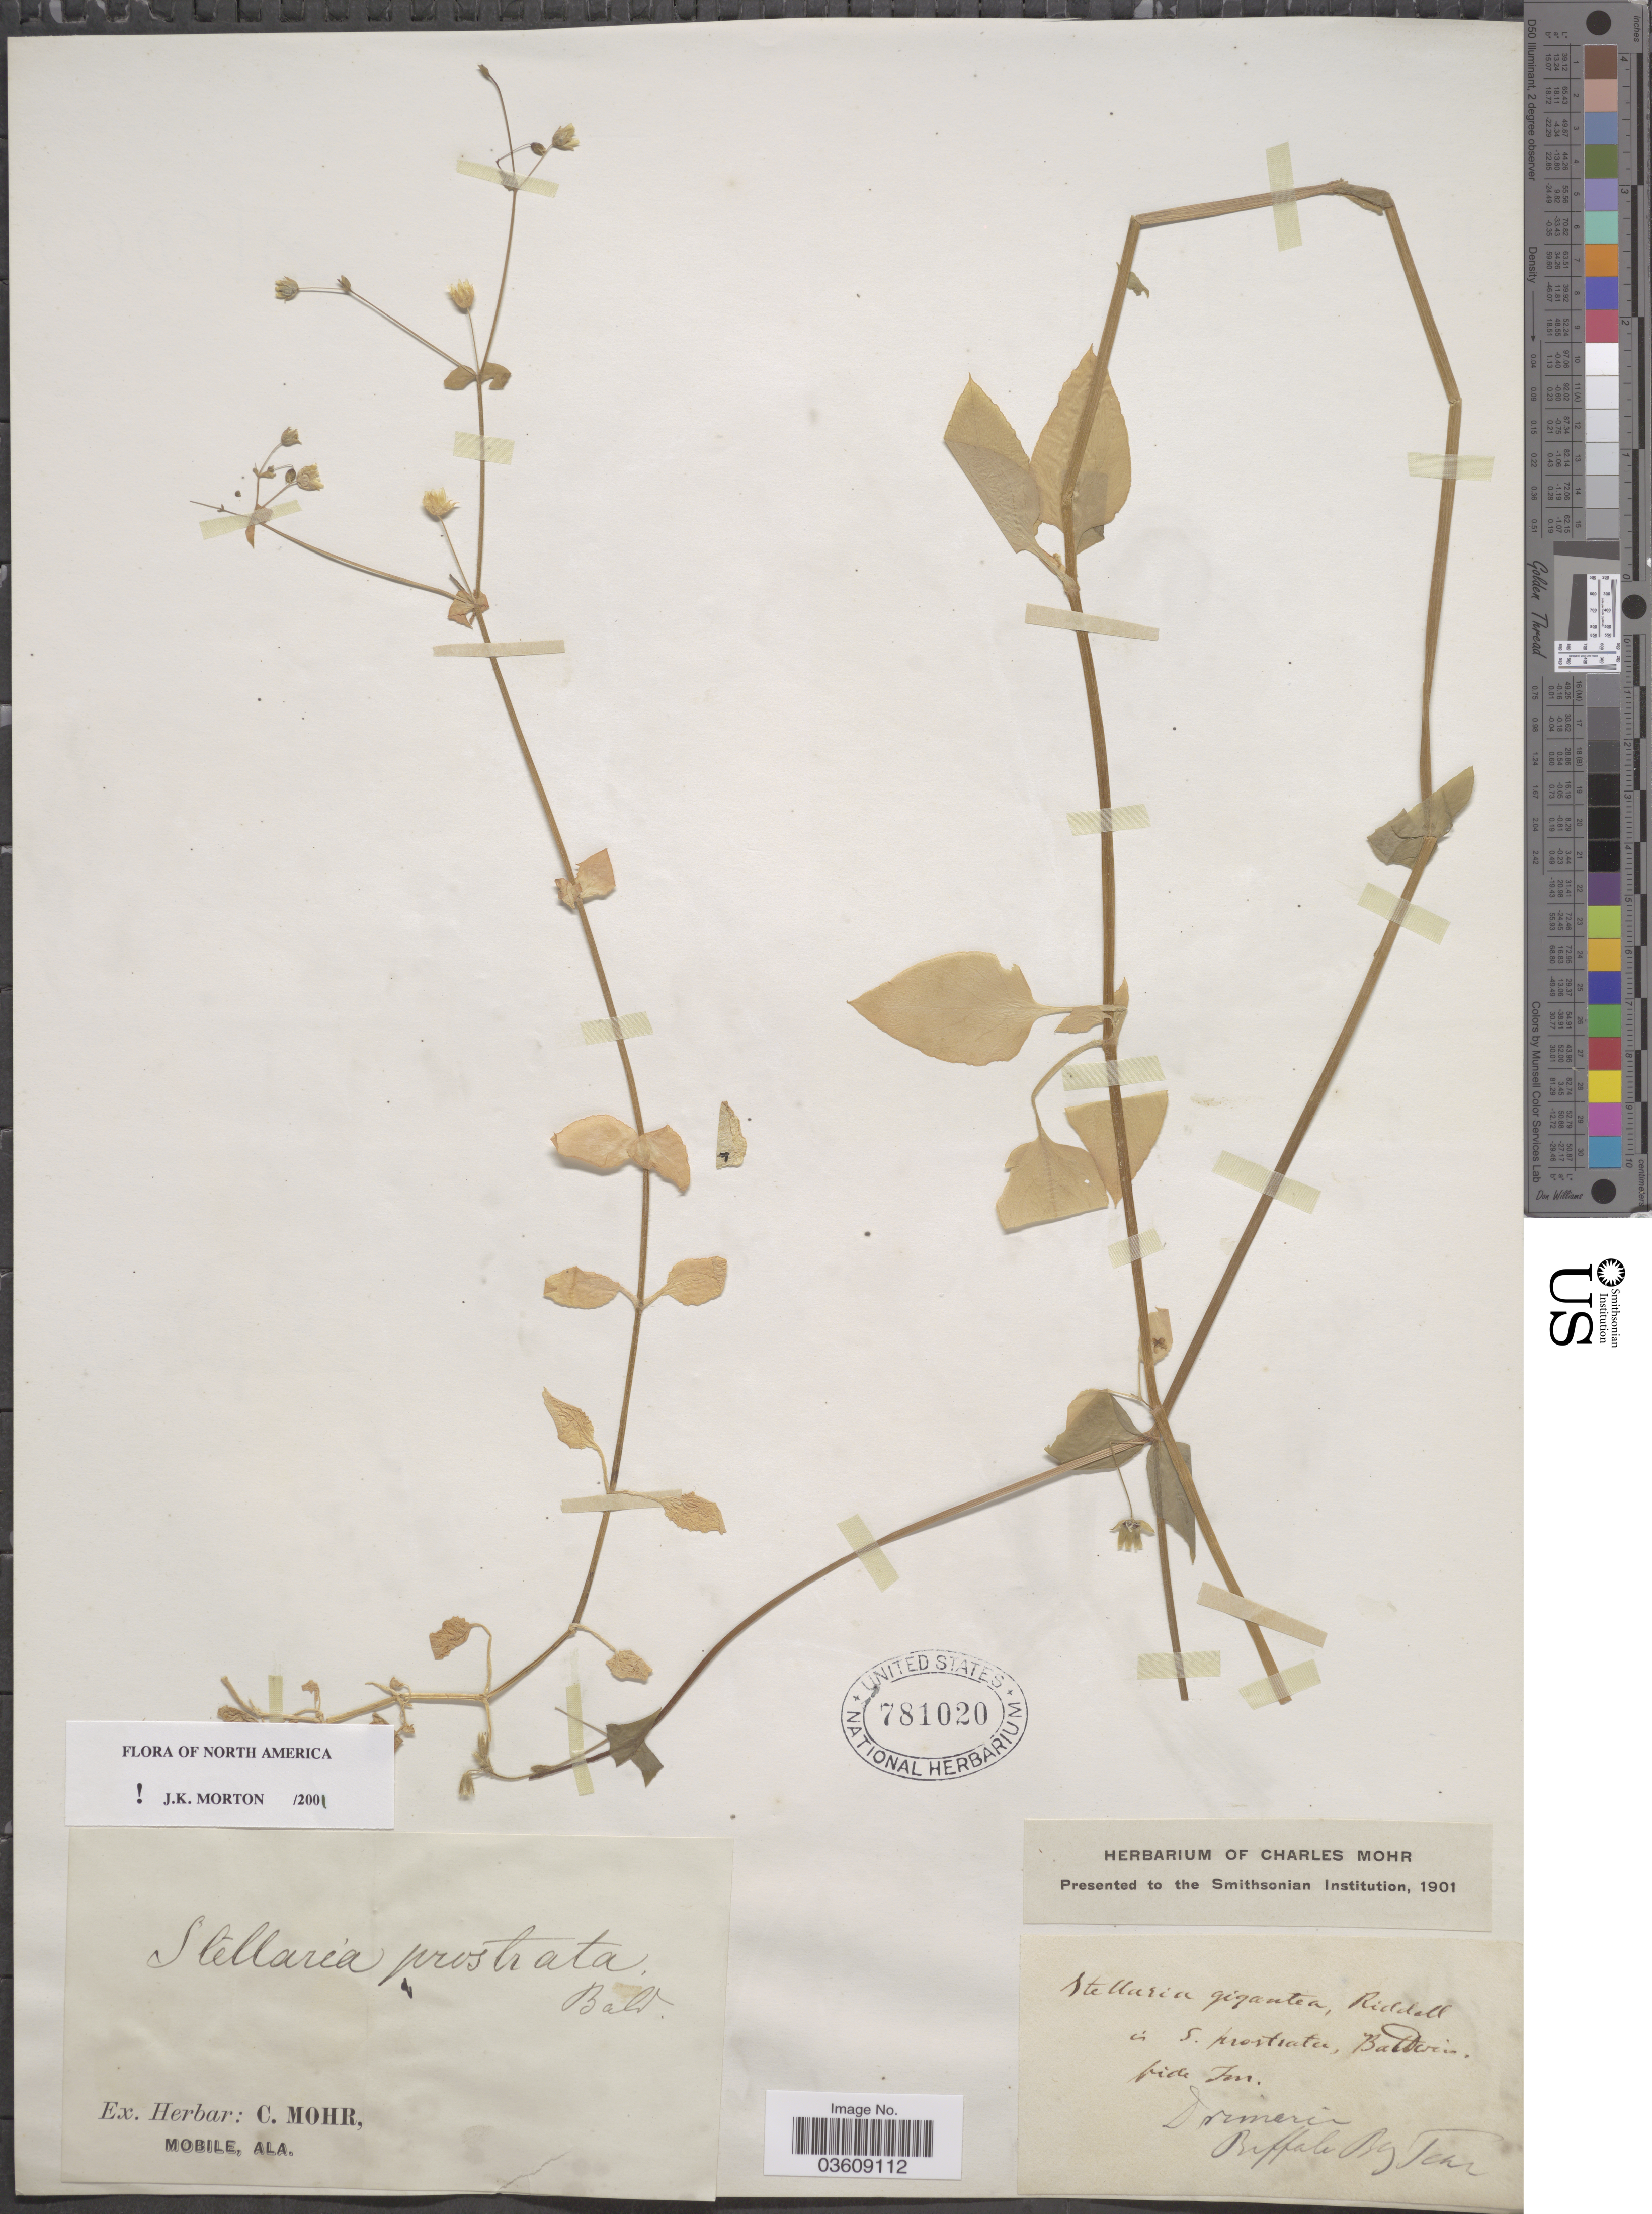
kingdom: Plantae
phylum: Tracheophyta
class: Magnoliopsida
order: Caryophyllales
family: Caryophyllaceae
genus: Stellaria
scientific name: Stellaria prostrata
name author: Baldwin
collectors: ex herb. Charles Mohr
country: United States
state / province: Texas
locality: Buffalo By.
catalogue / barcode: US 781020